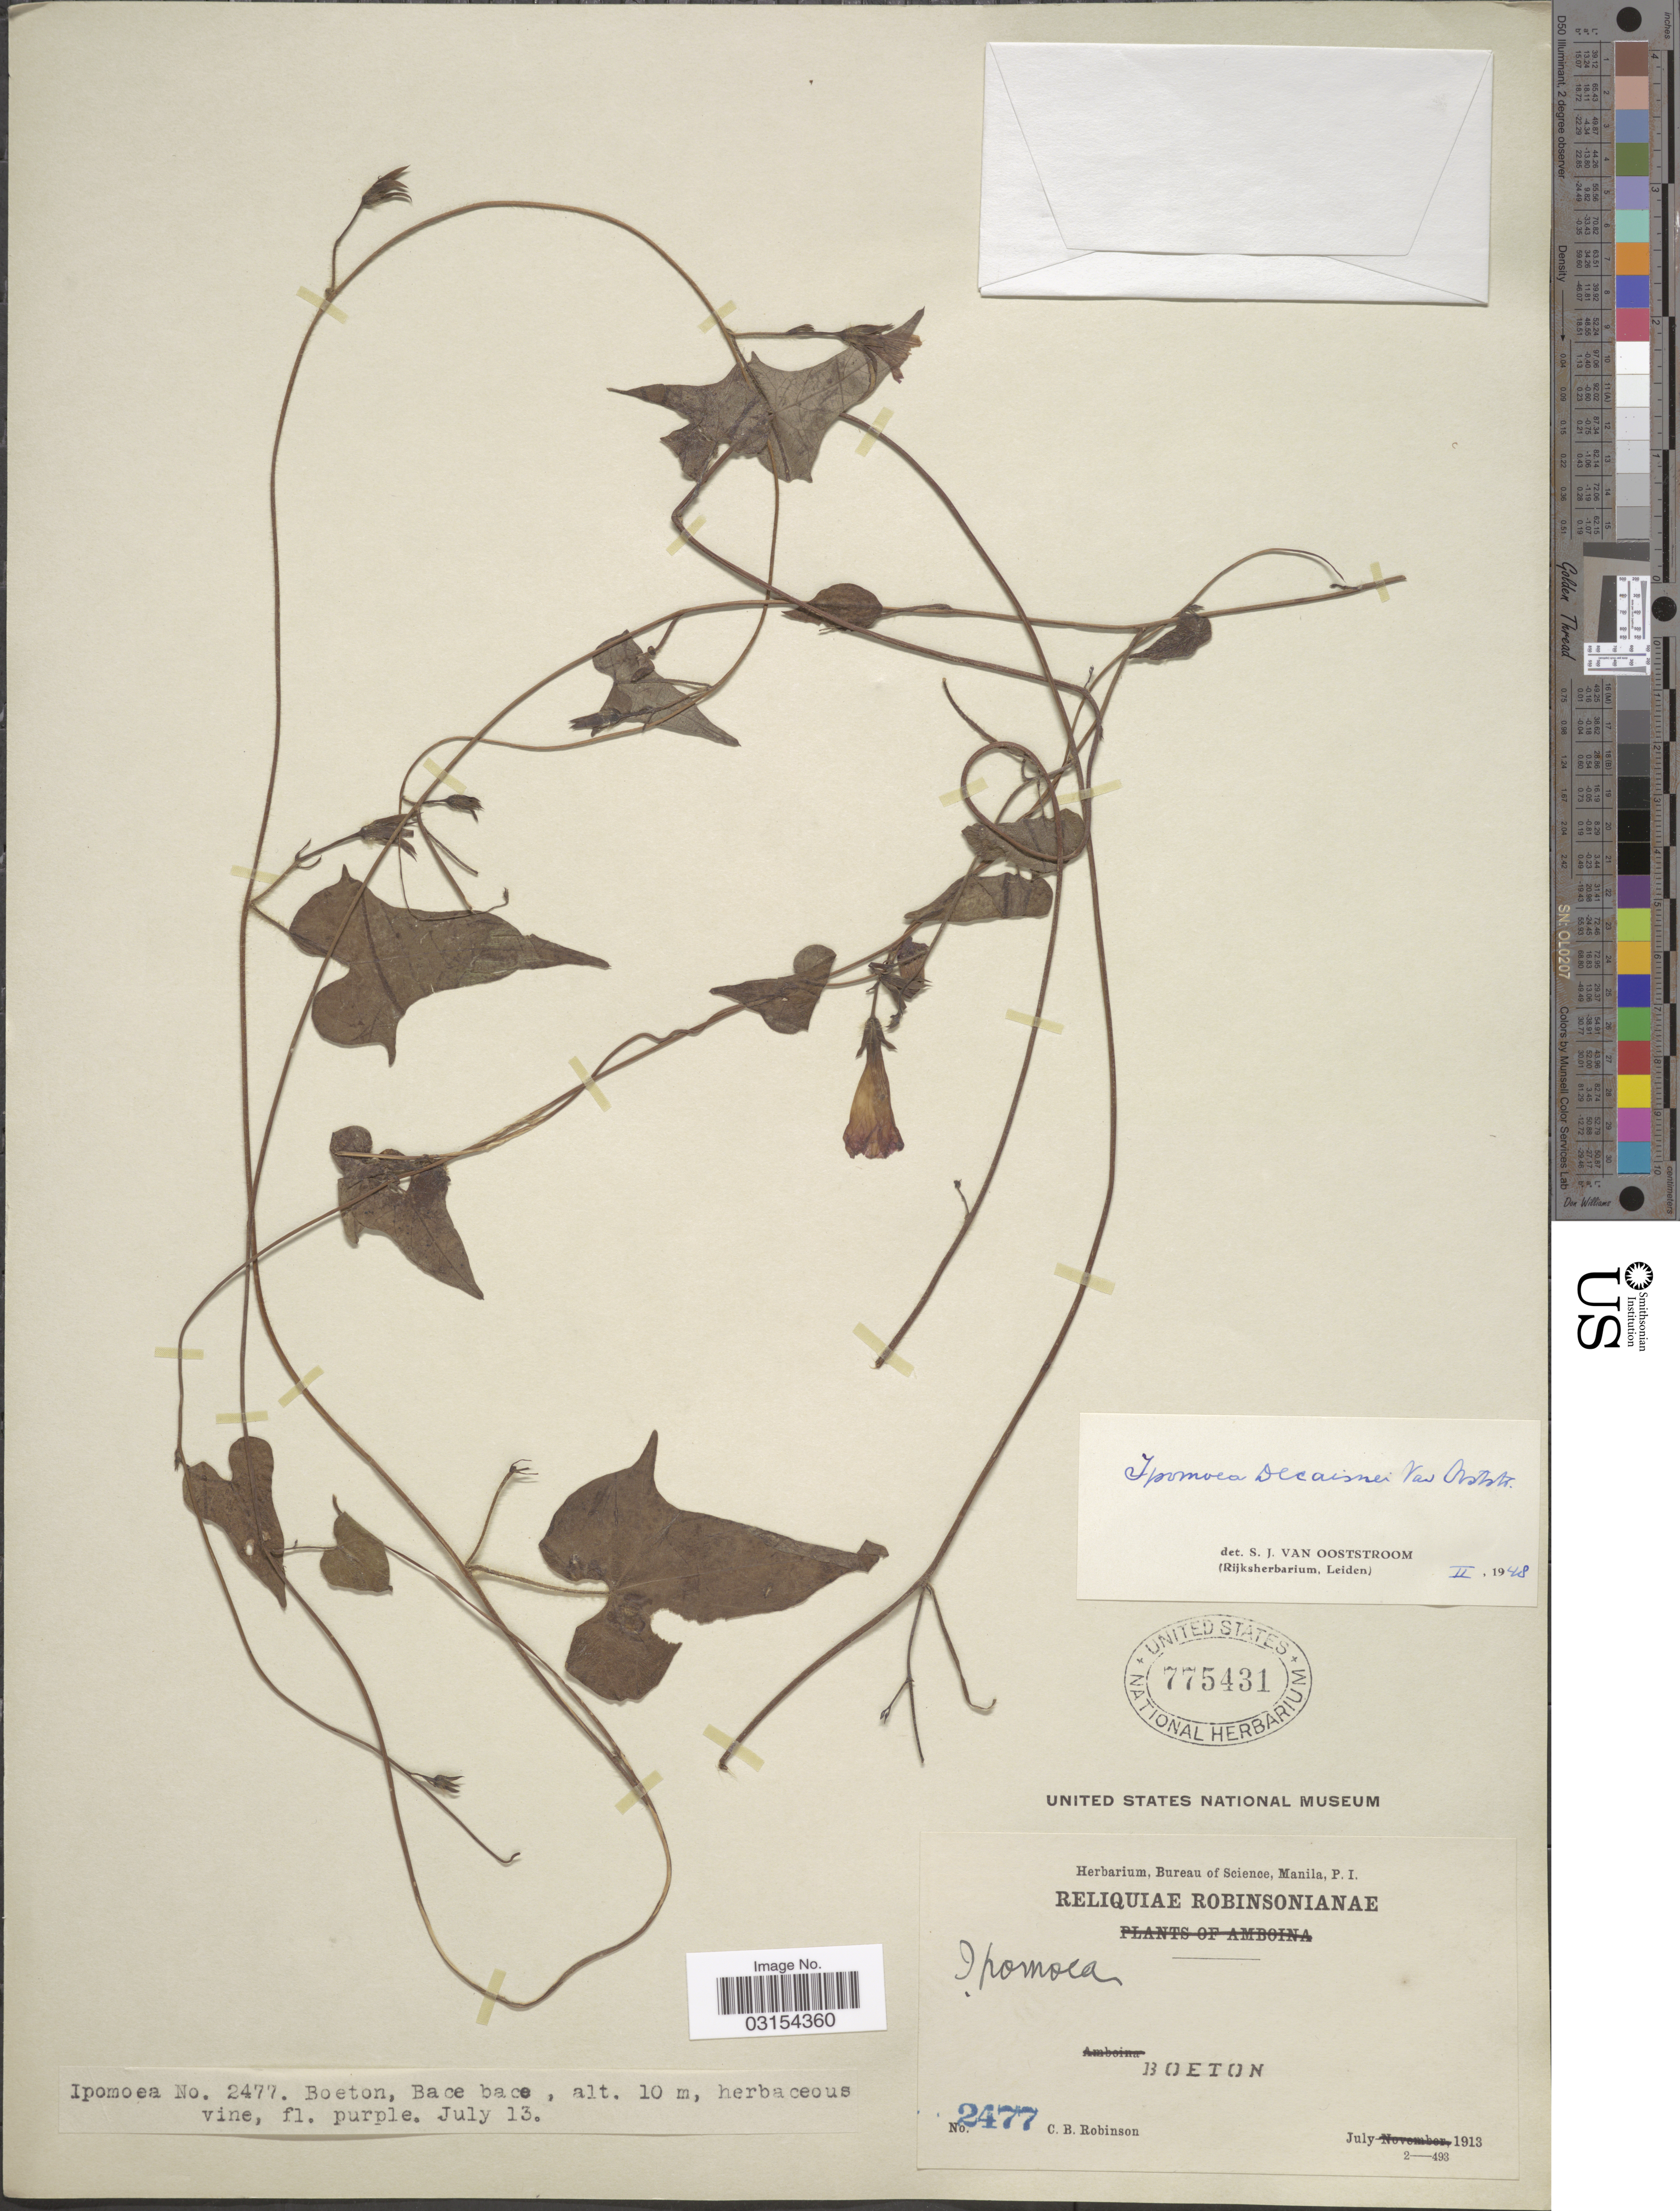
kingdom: Plantae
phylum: Tracheophyta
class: Magnoliopsida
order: Solanales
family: Convolvulaceae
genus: Ipomoea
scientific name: Ipomoea decaisnei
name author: Ooststr.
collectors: C. Robinson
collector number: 2477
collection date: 1913-07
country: Indonesia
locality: Boeton.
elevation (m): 10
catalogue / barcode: US 775431